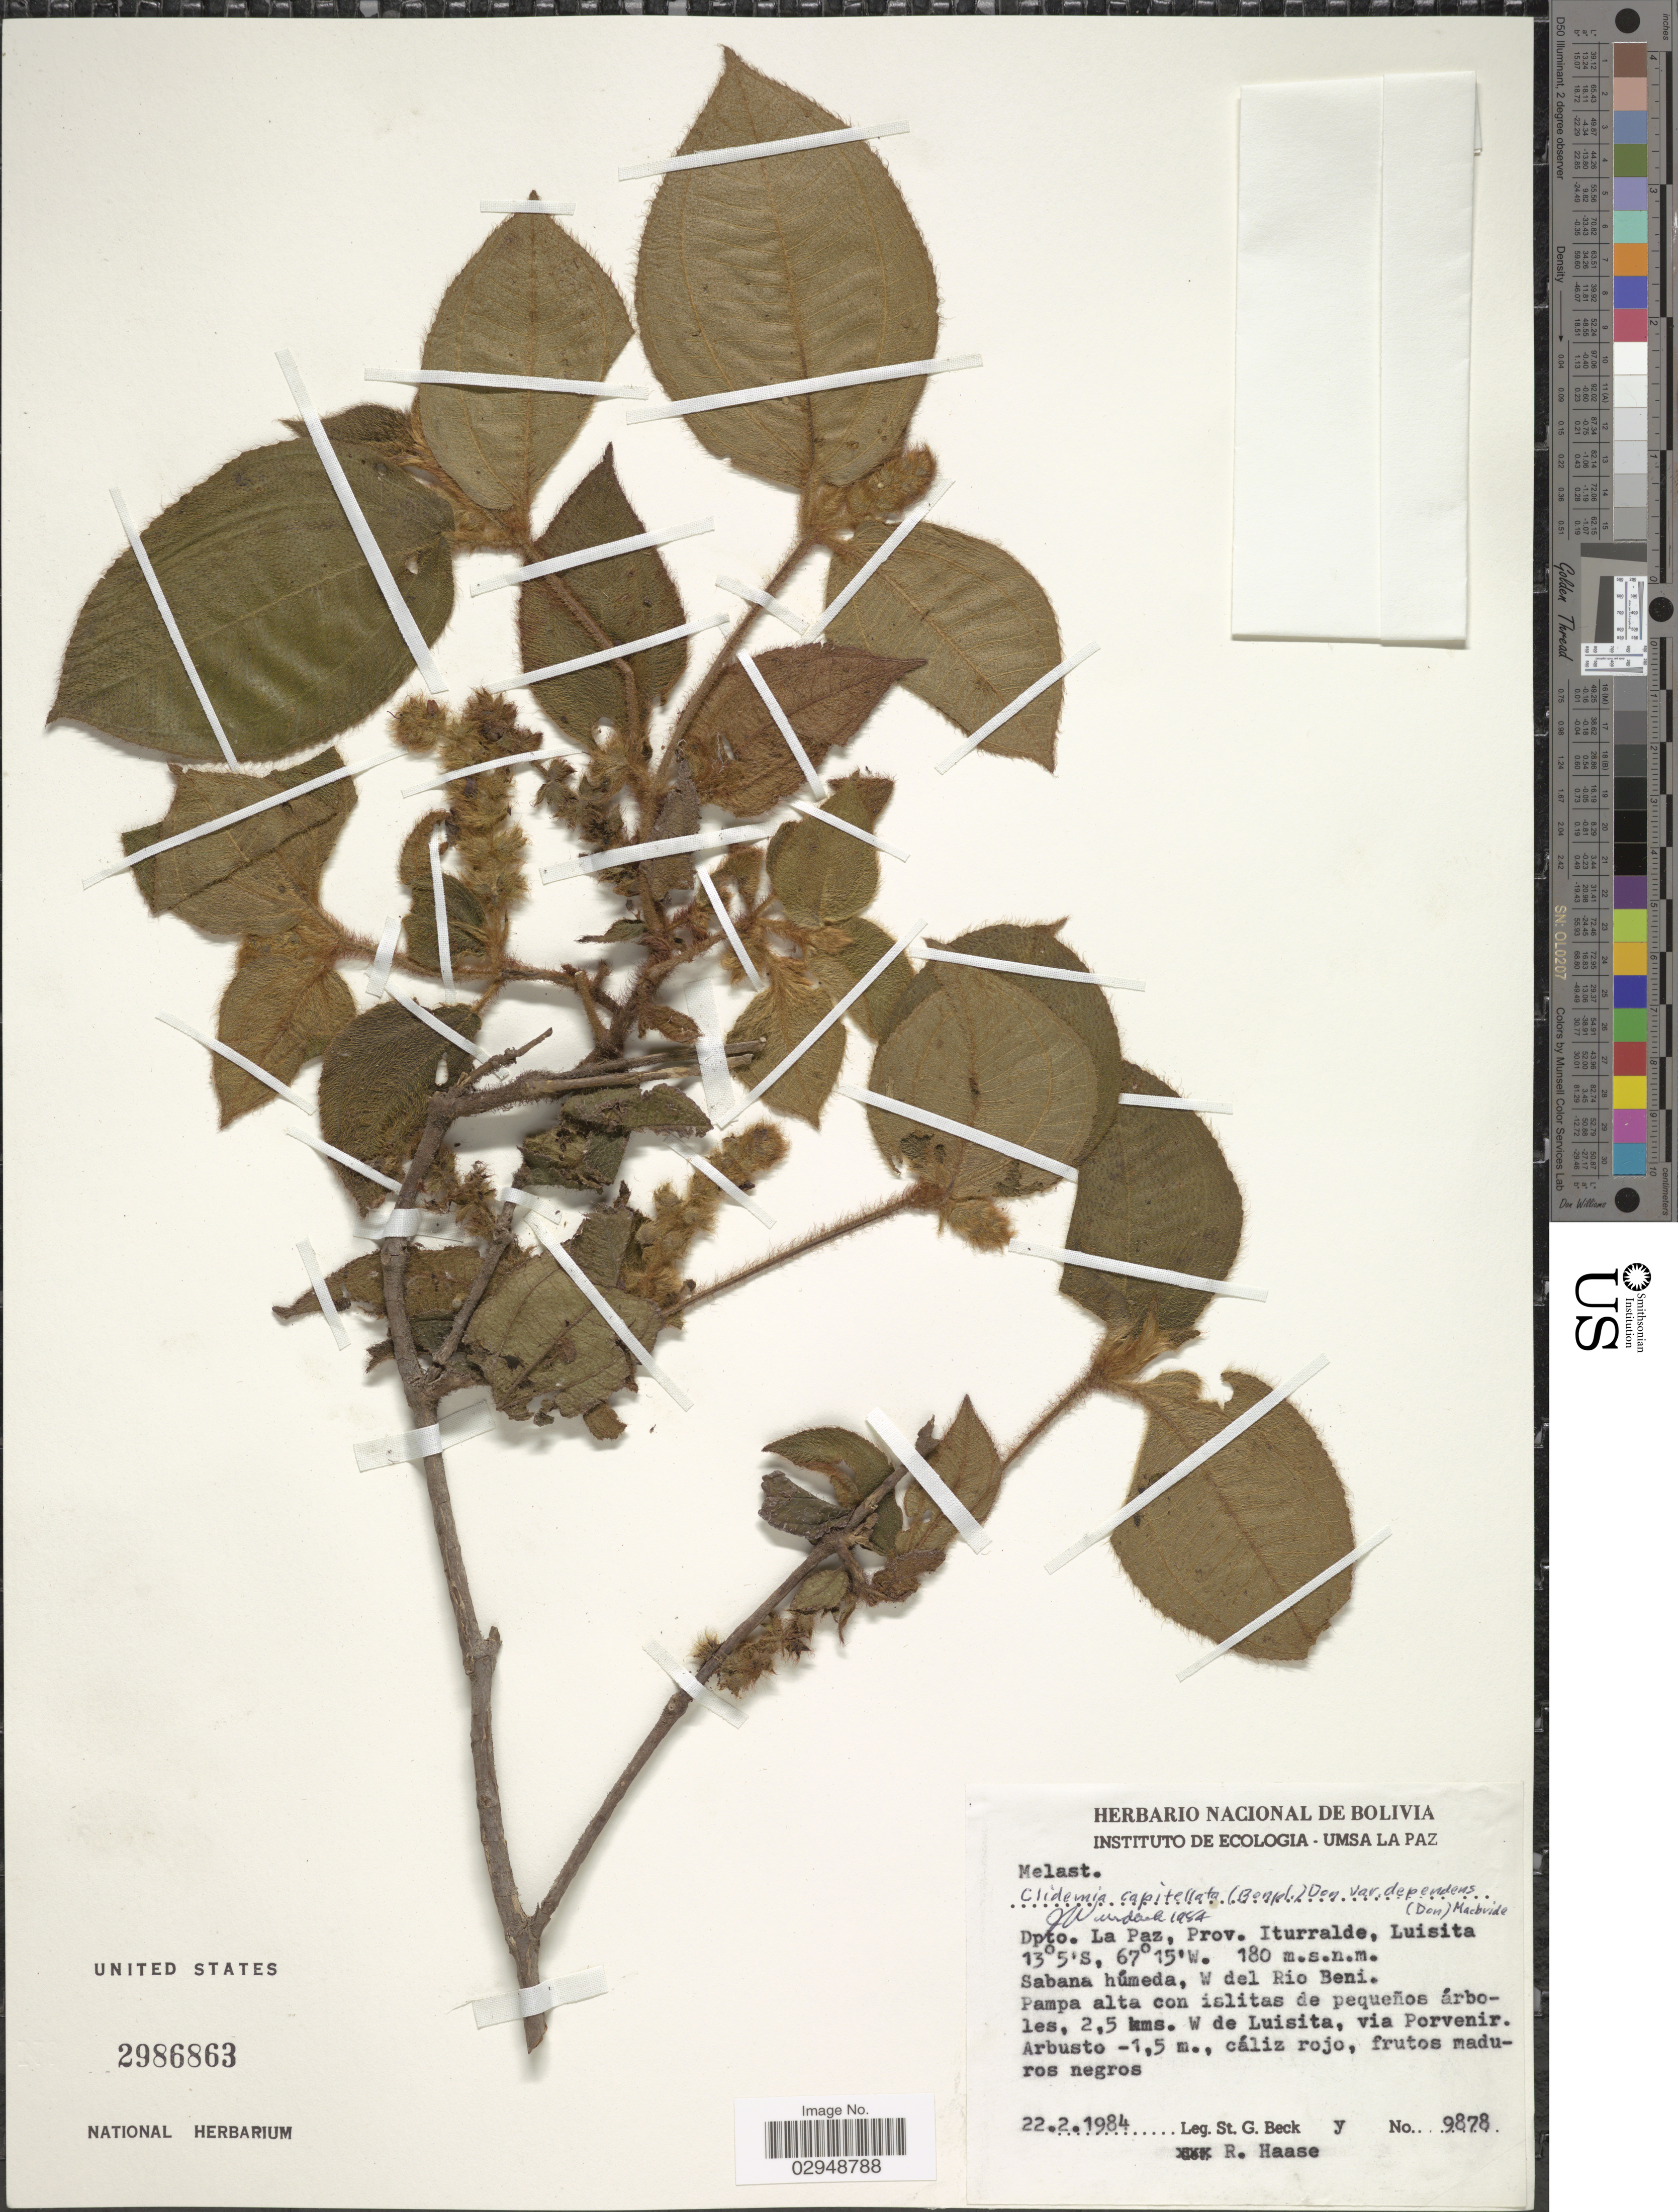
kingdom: Plantae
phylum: Tracheophyta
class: Magnoliopsida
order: Myrtales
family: Melastomataceae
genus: Clidemia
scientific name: Clidemia capitellata var. dependens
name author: (Pav. & D. Don) J.F. Macbr.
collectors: S. Beck & R. Haase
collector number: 9878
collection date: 1984-02-22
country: Bolivia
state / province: La Paz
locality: Dpto. La Paz, Prov. Iturralde, Luisita. Sabana húmeda, W del Rio Beni.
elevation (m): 180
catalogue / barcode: US 2986863